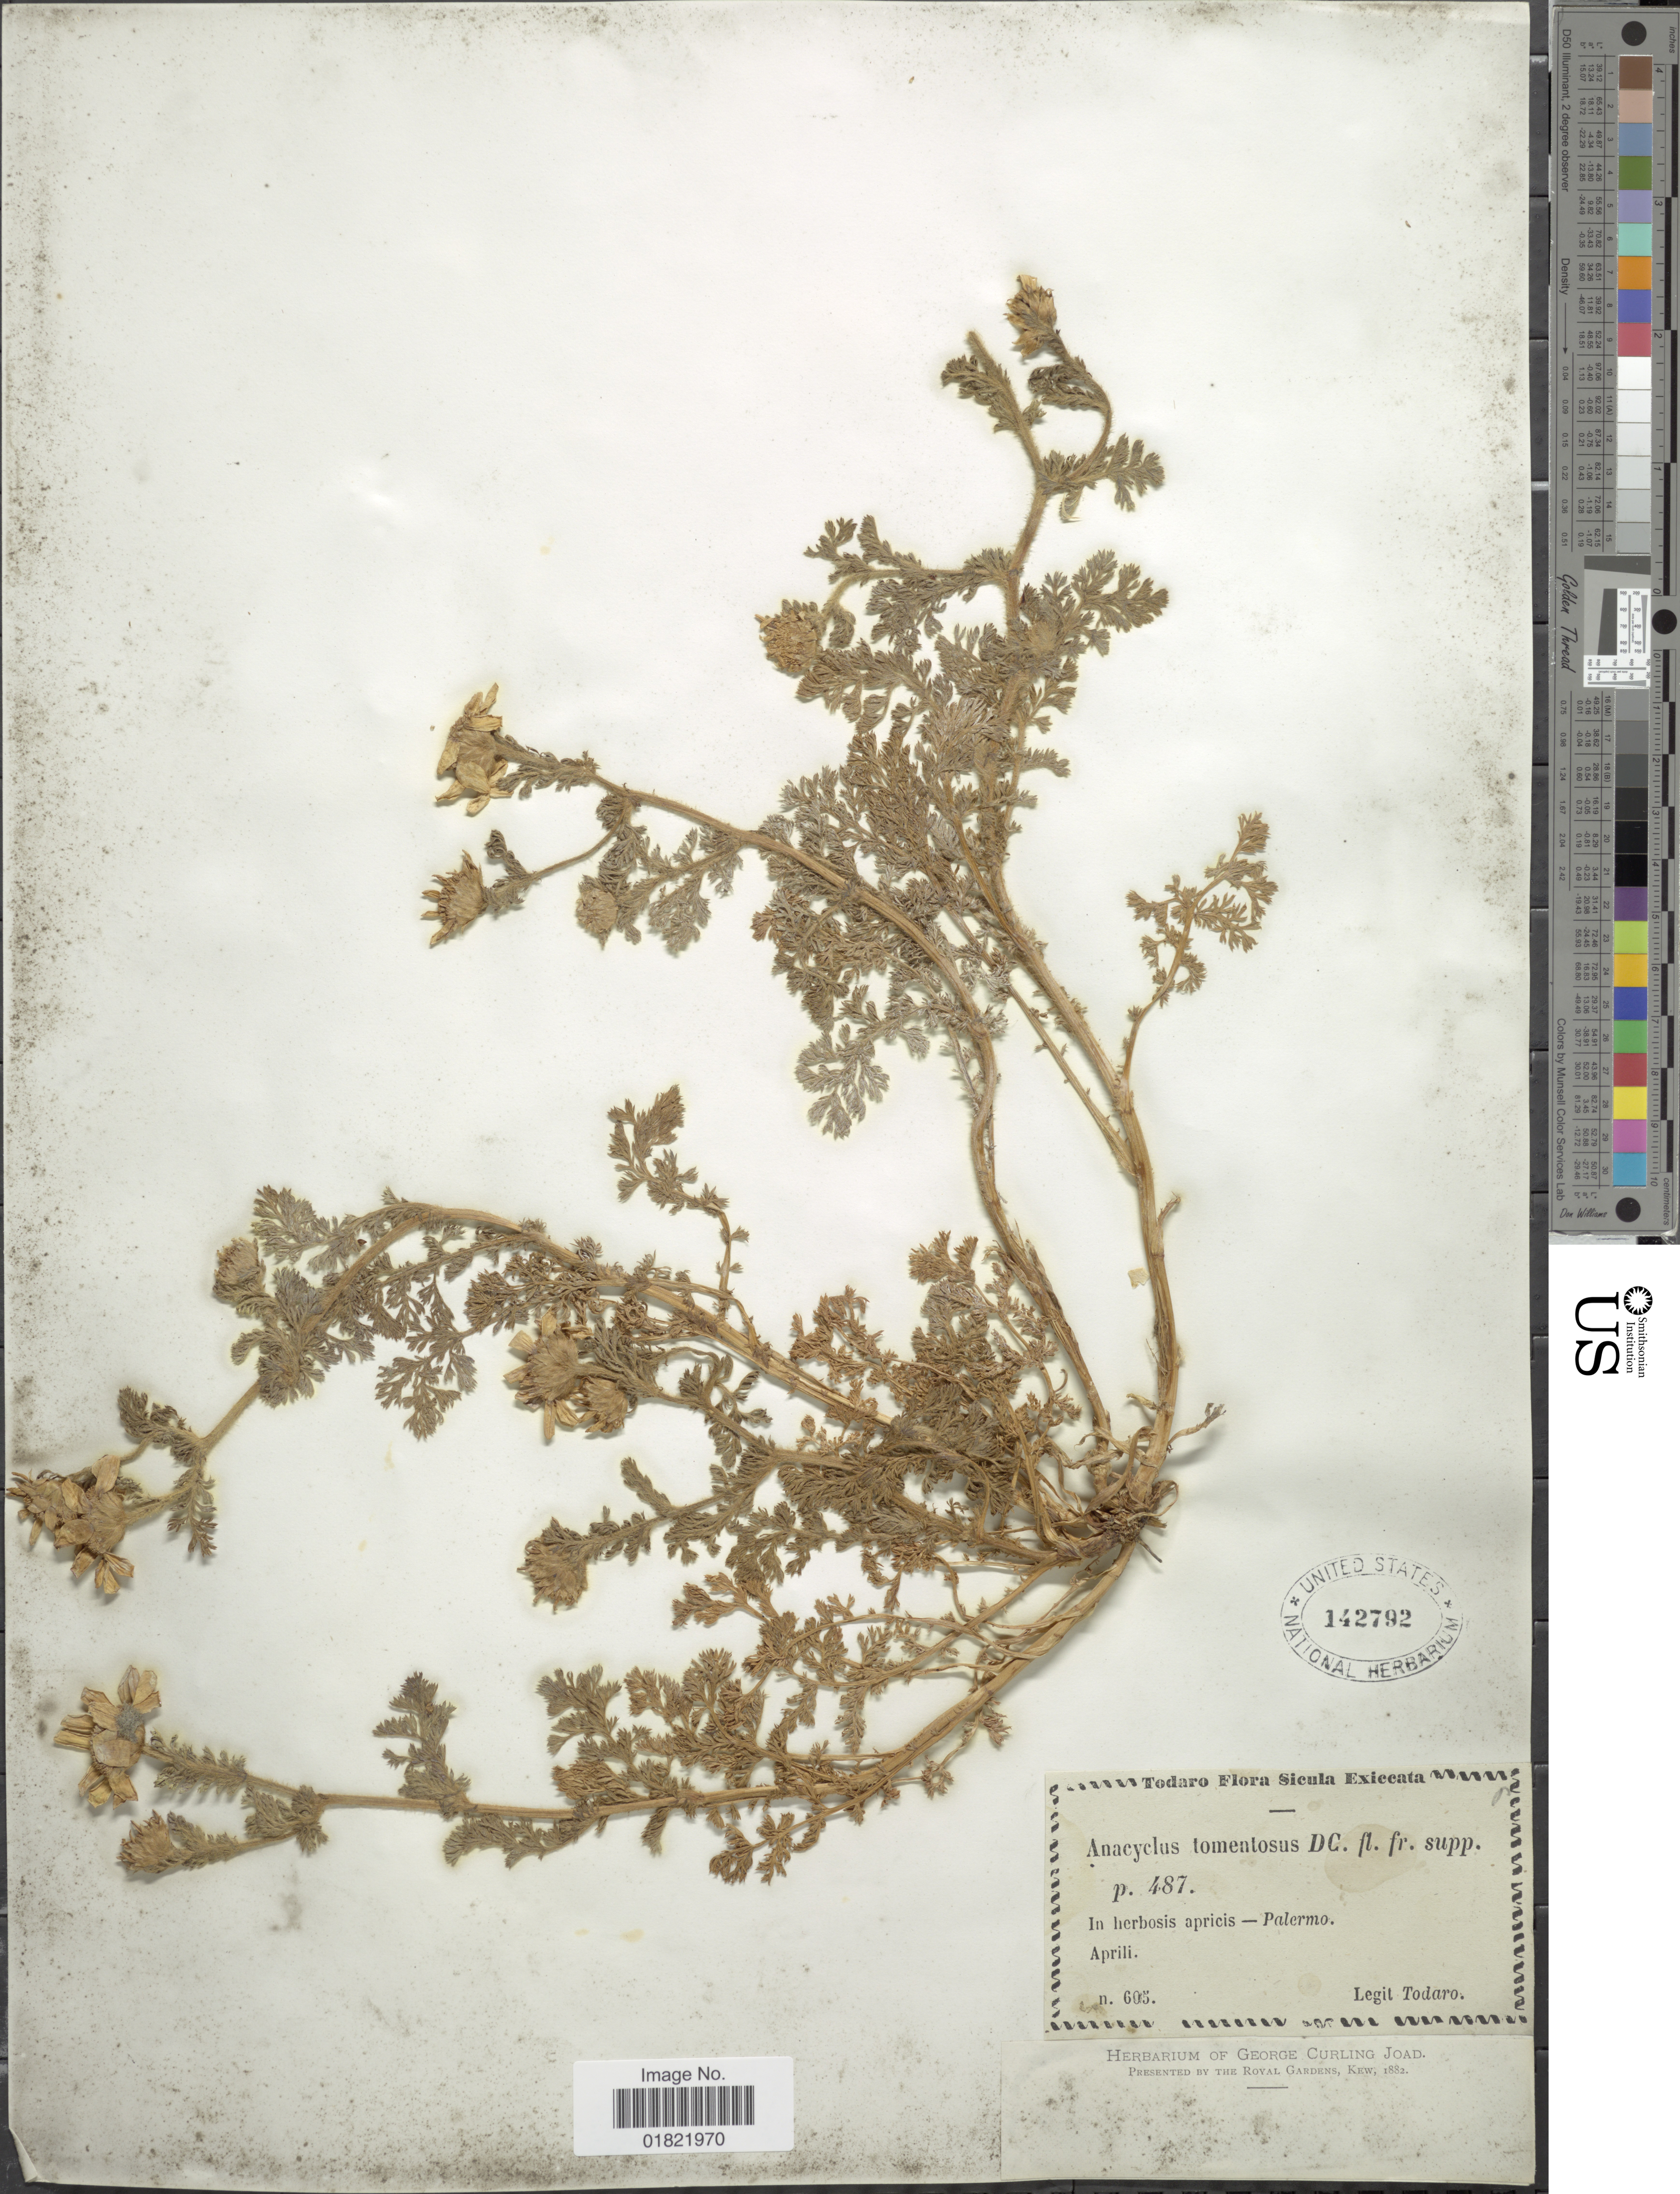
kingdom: Plantae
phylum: Tracheophyta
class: Magnoliopsida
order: Asterales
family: Asteraceae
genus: Anthemis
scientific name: Anthemis tomentosa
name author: Boiss.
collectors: Todaro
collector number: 605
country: Italy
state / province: Siciliana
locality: Sicula, In herbosis apricis - Palermo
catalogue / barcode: US 142792